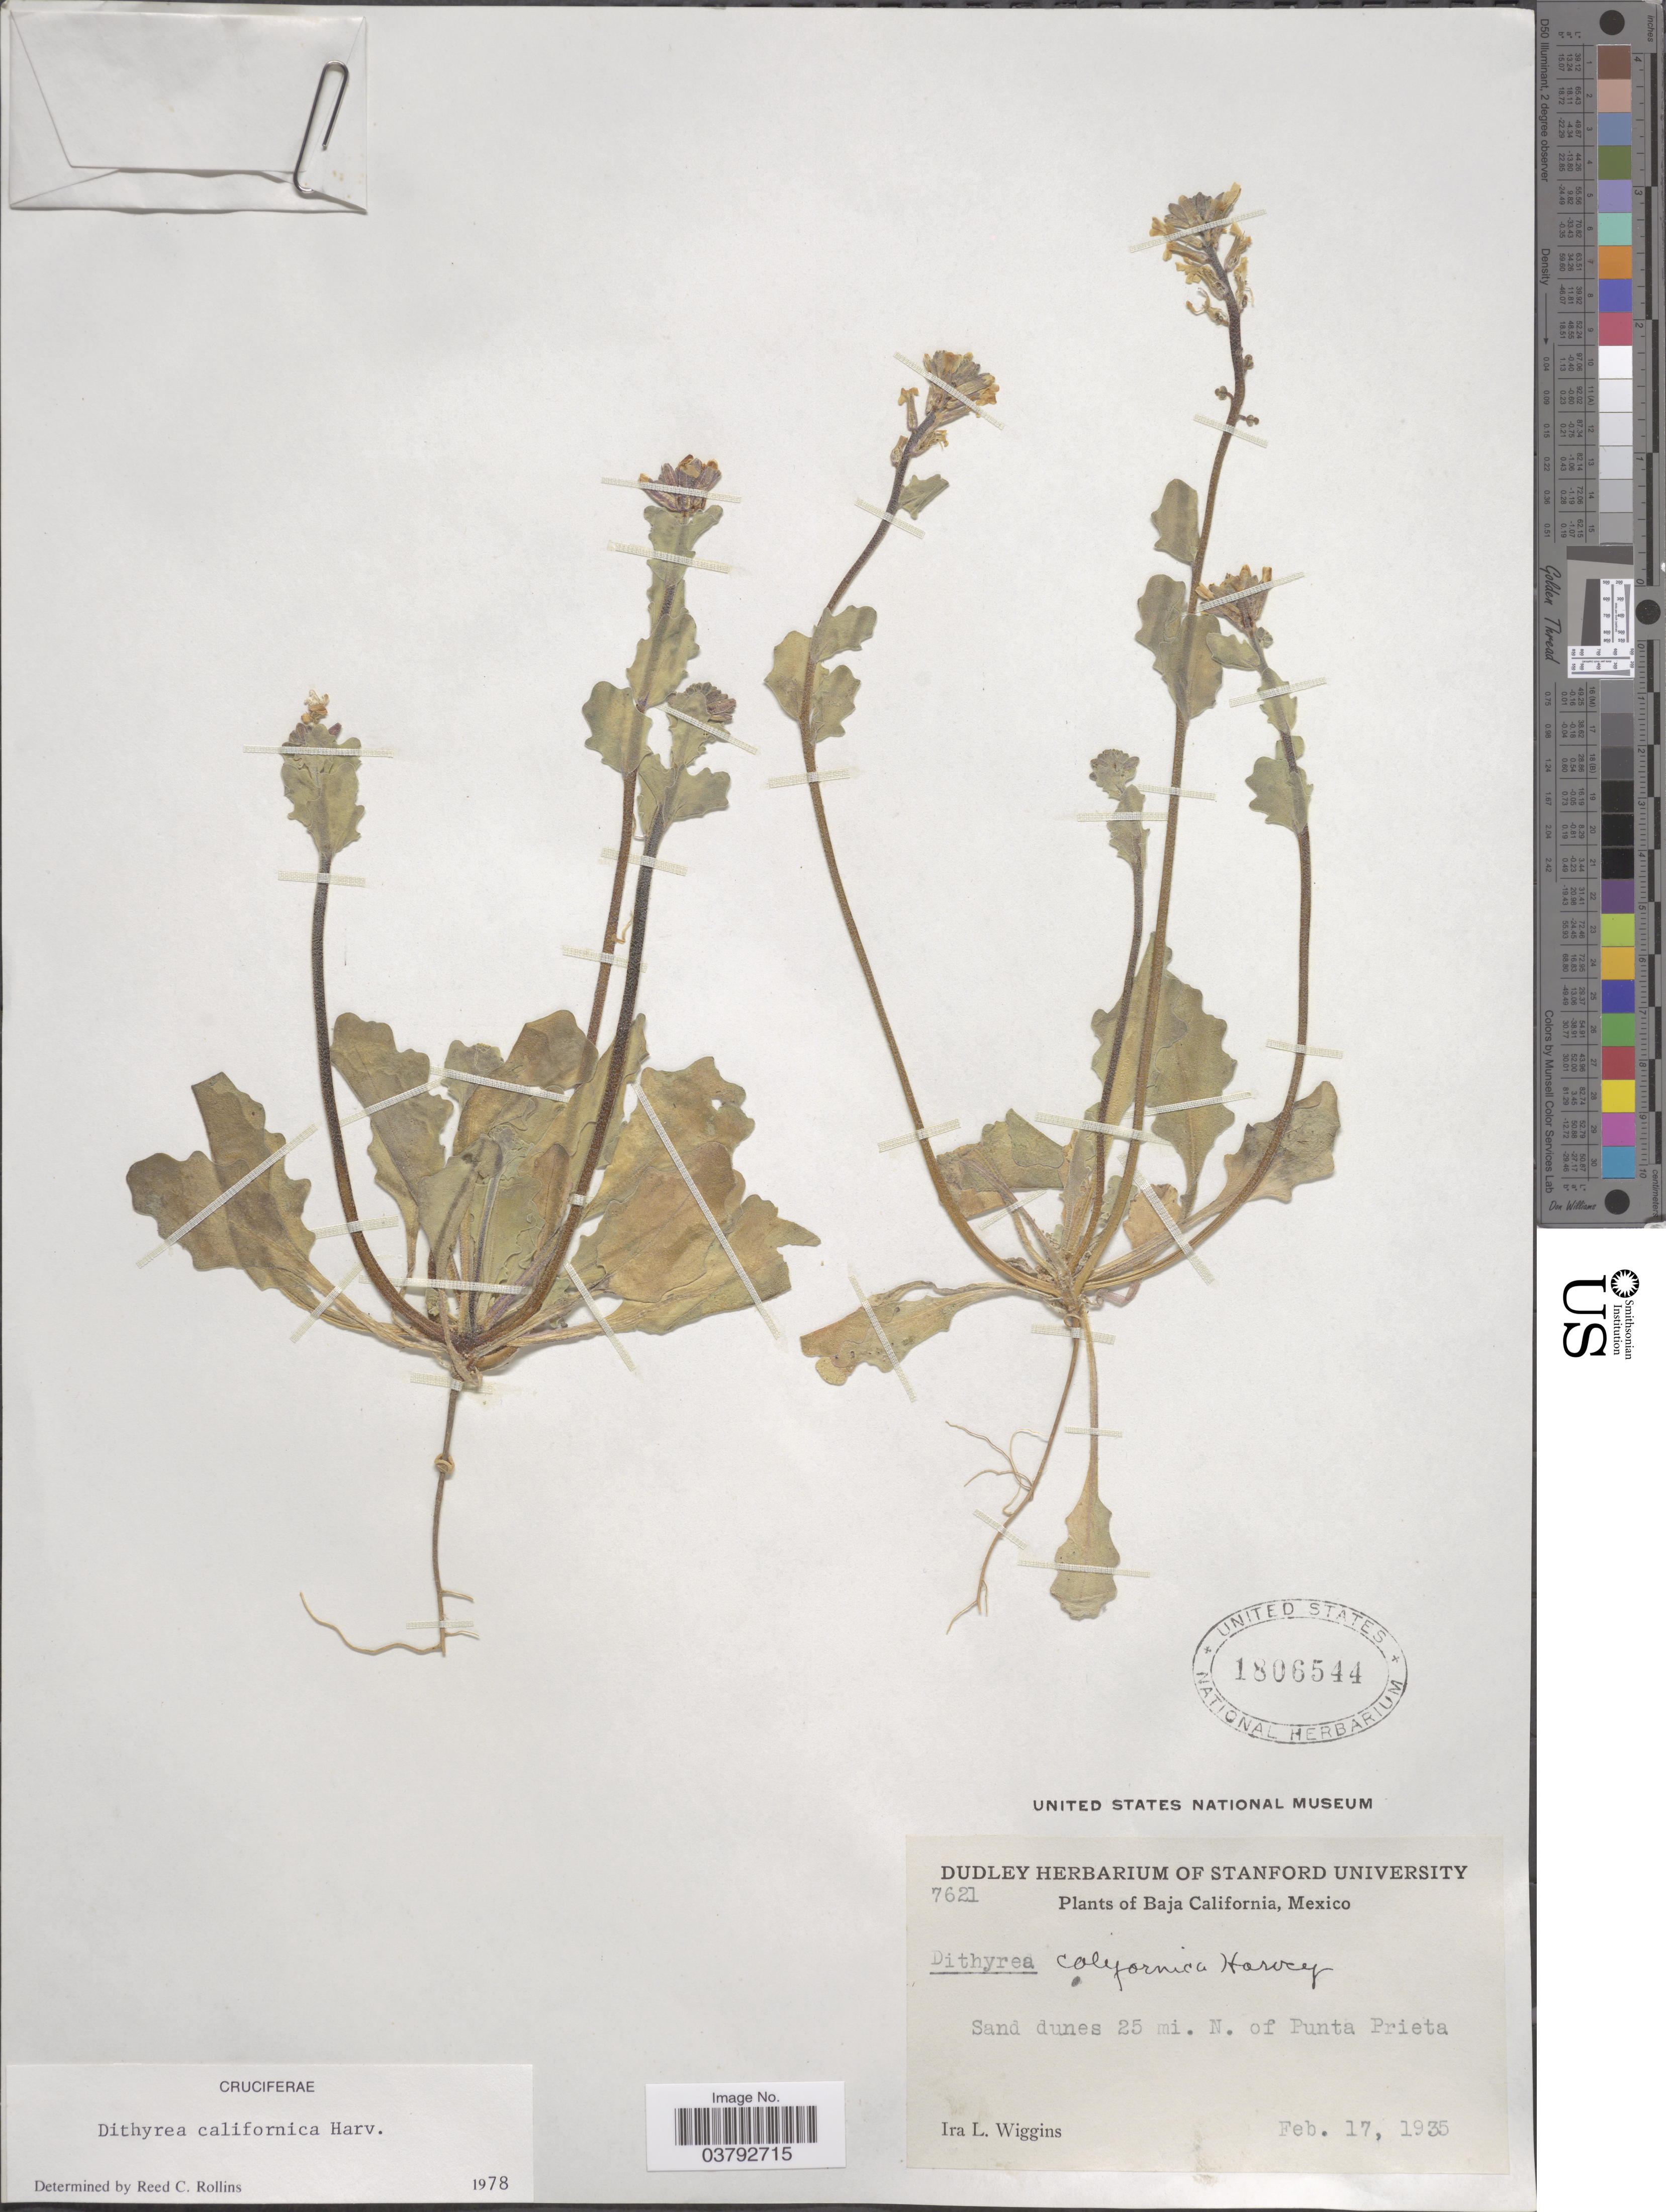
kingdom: Plantae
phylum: Tracheophyta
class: Magnoliopsida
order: Brassicales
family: Brassicaceae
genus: Dithyrea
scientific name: Dithyrea californica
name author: Harv.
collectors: I. L. Wiggins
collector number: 7621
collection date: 1935-02-17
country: Mexico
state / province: Baja California Norte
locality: Sand dunes 25 mi. N. of Punta Prieta.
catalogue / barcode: US 1806544